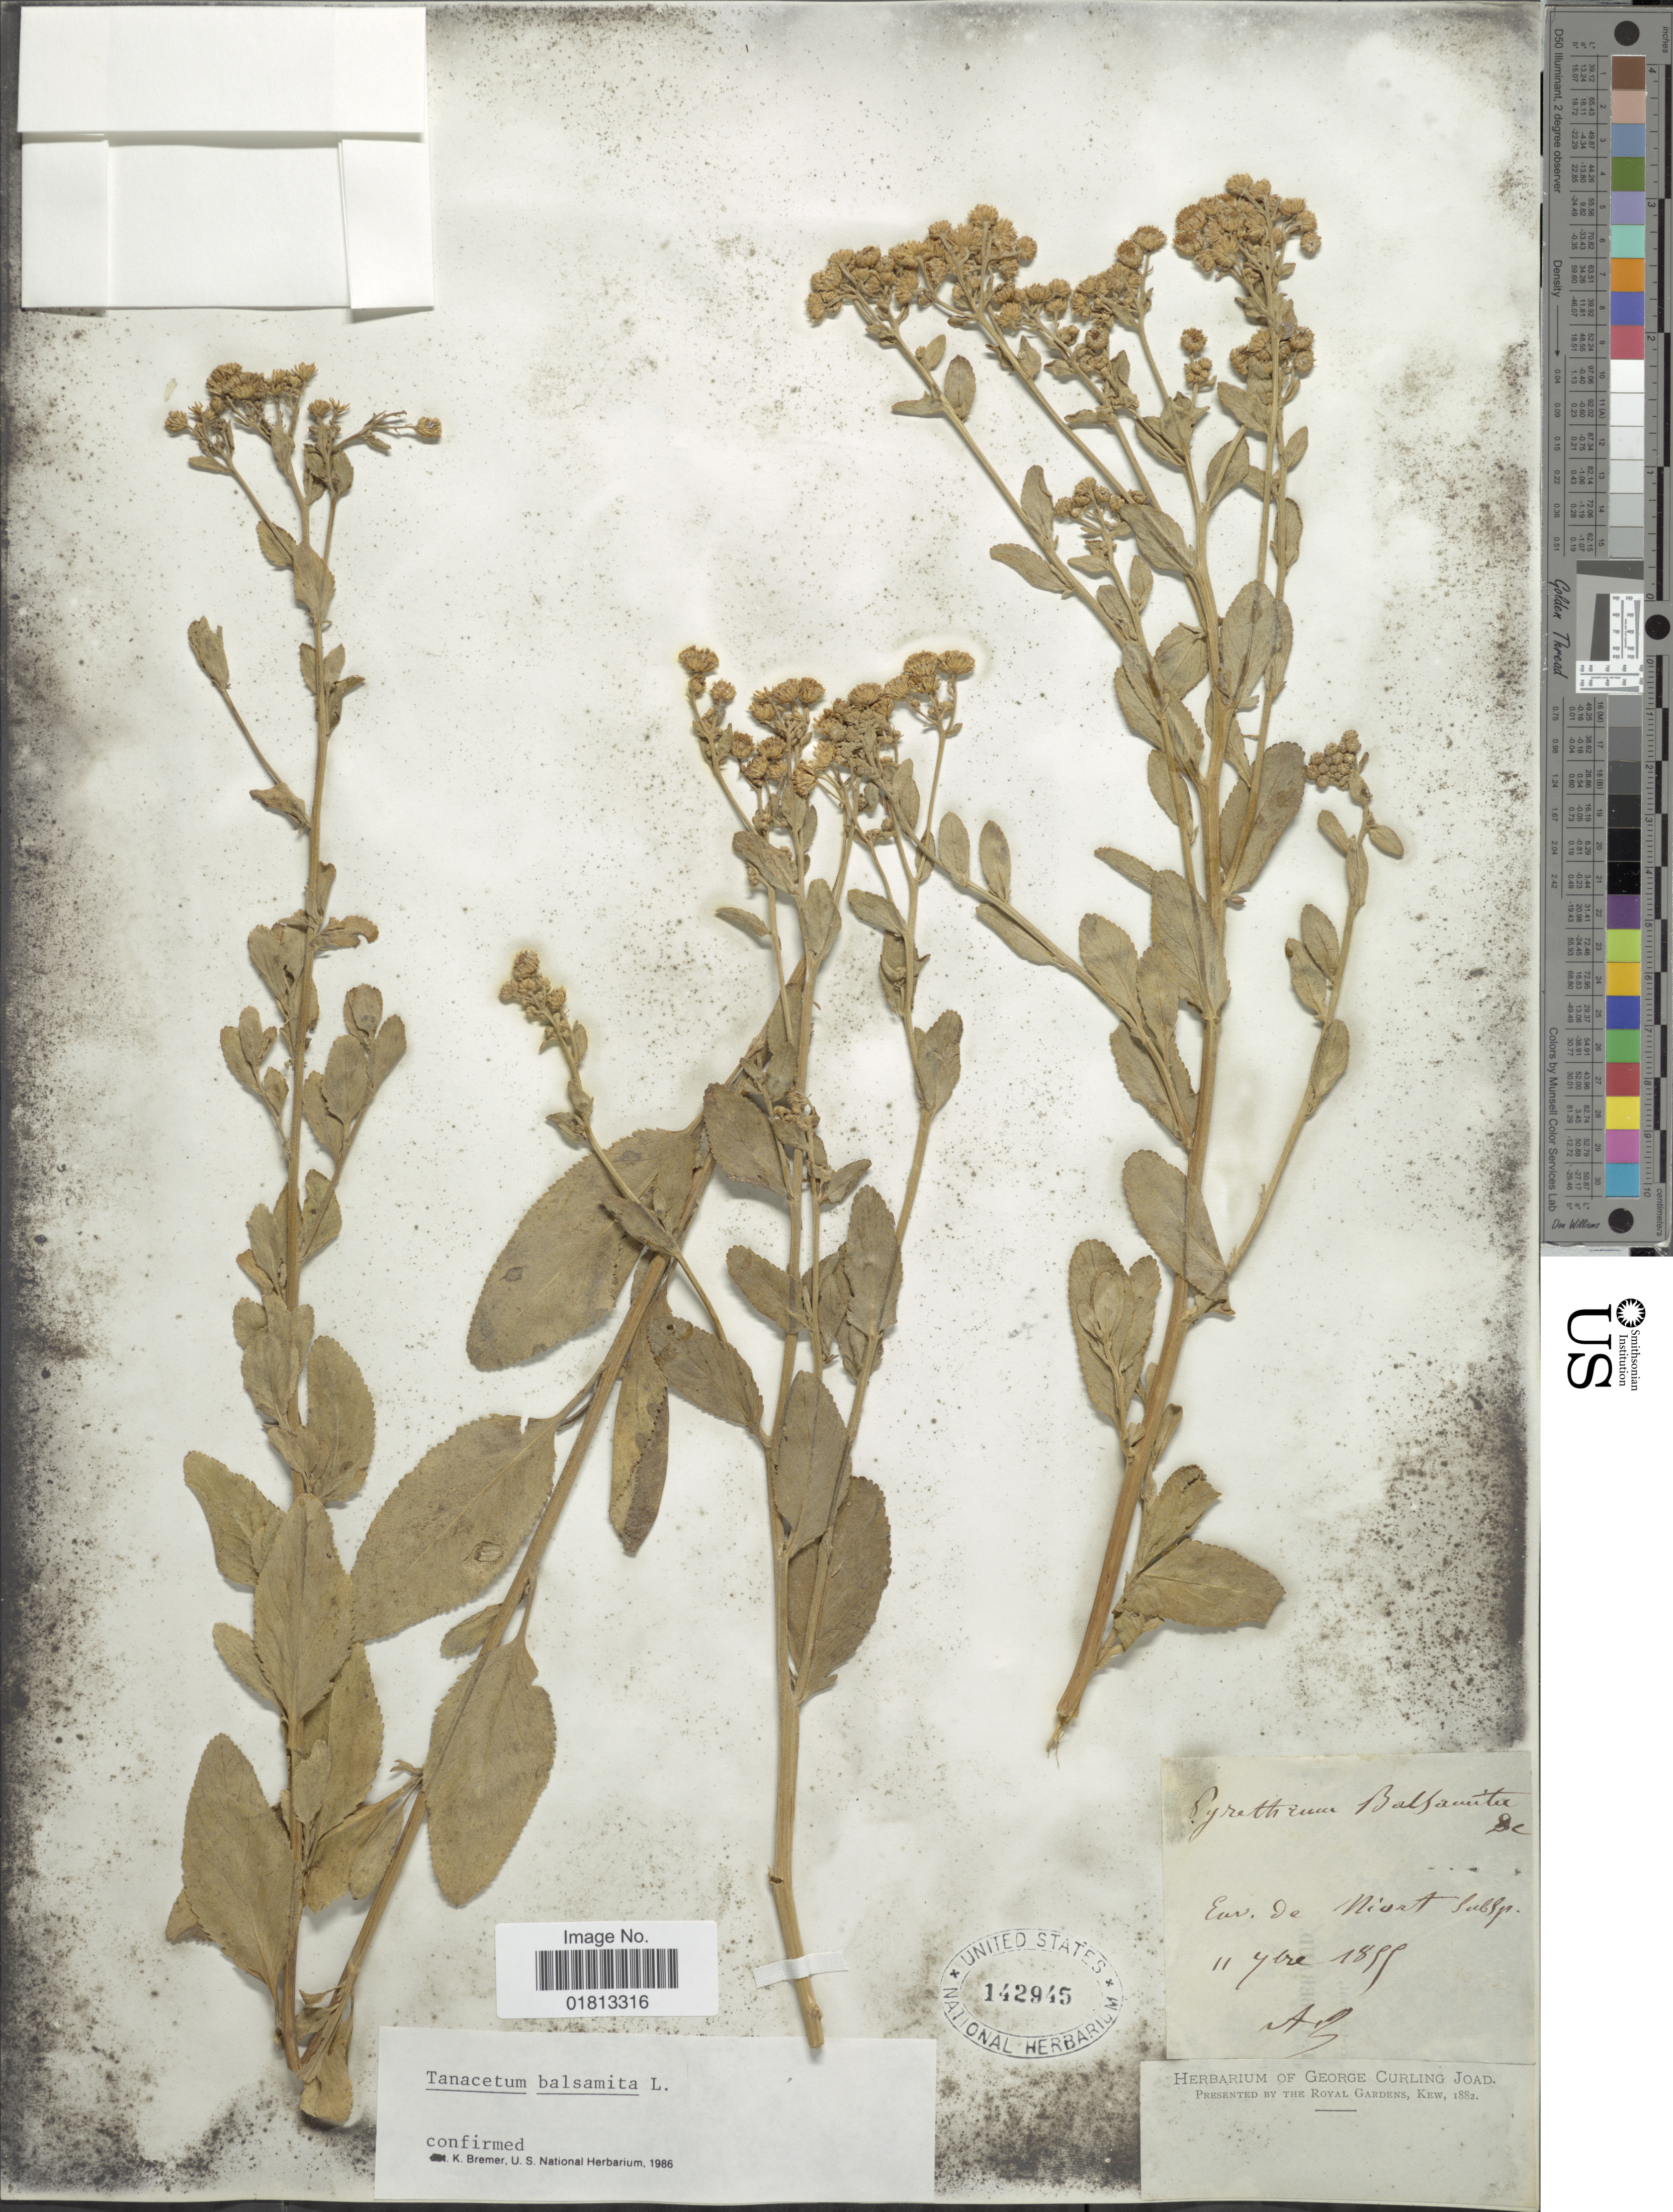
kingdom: Plantae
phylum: Tracheophyta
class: Magnoliopsida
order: Asterales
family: Asteraceae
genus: Tanacetum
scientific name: Tanacetum balsamita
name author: L.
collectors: A. B.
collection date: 1899-09-11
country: France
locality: Ear de Niort sublp. [interpreted]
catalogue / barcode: US 142945